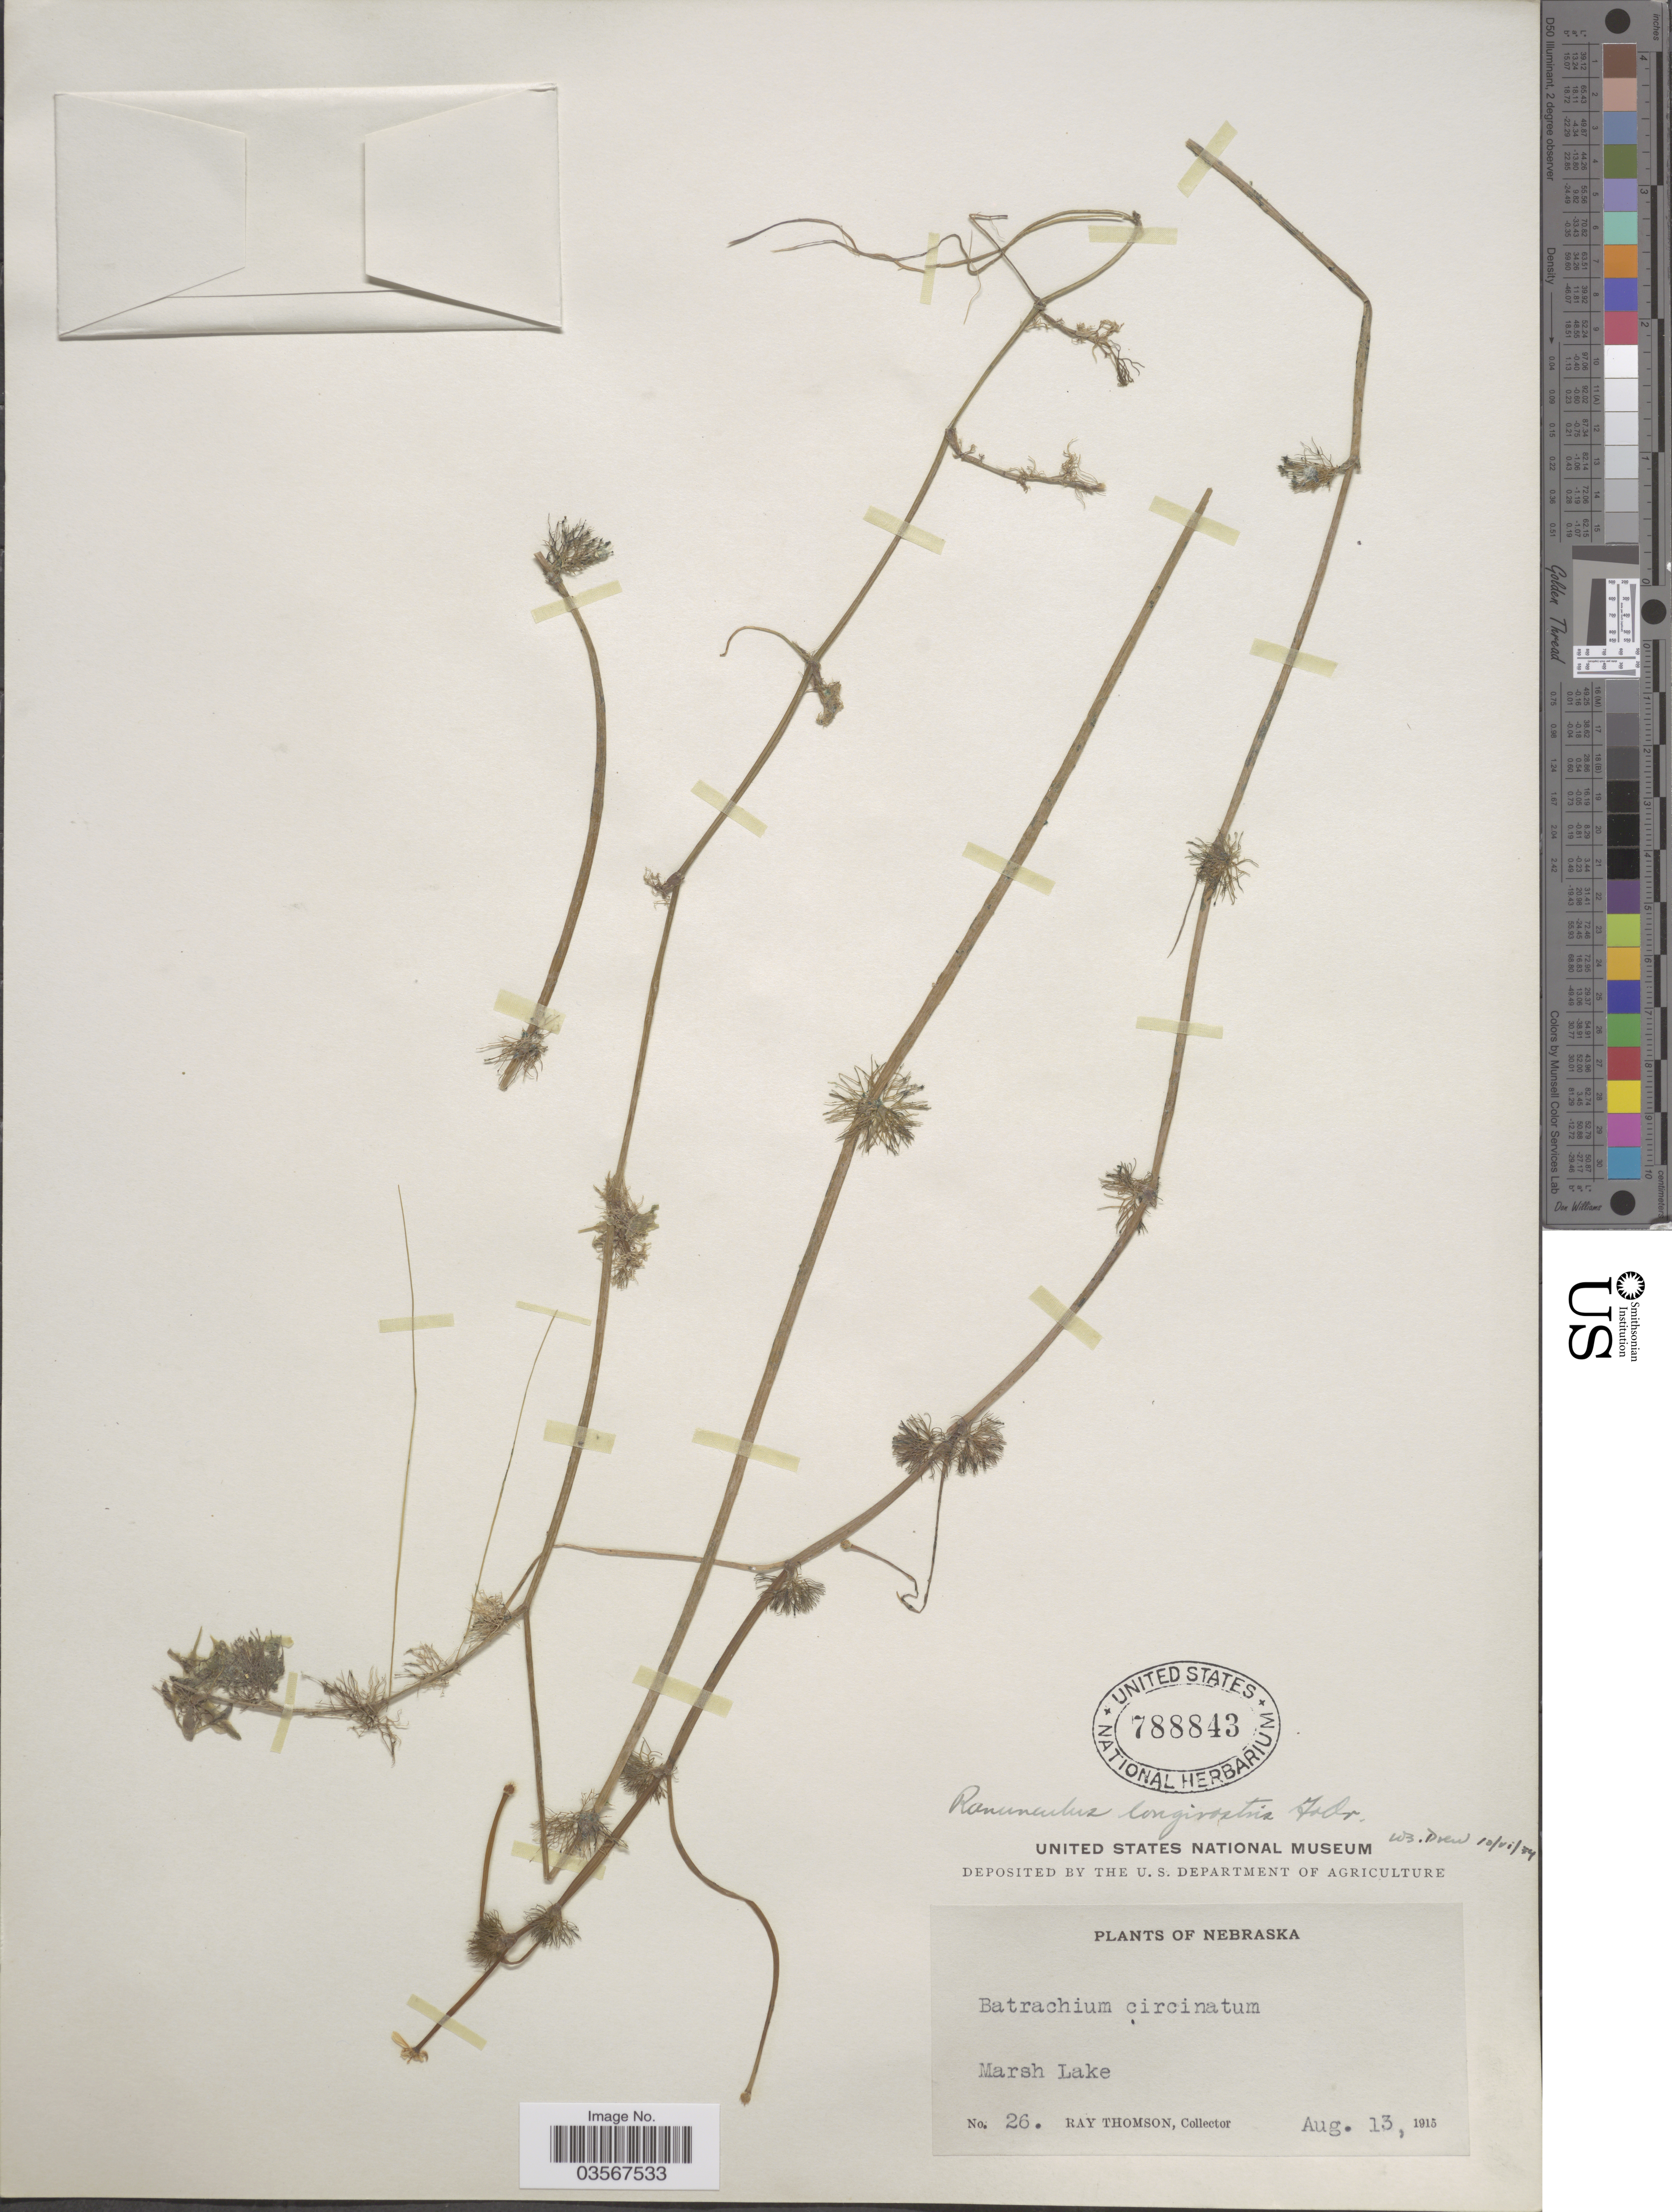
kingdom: Plantae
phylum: Tracheophyta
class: Magnoliopsida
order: Ranunculales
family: Ranunculaceae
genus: Ranunculus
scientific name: Ranunculus longirostris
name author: Godr.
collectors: R. Thomson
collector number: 26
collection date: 1915-08-13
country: United States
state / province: Nebraska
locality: Marsh Lake.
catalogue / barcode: US 788843